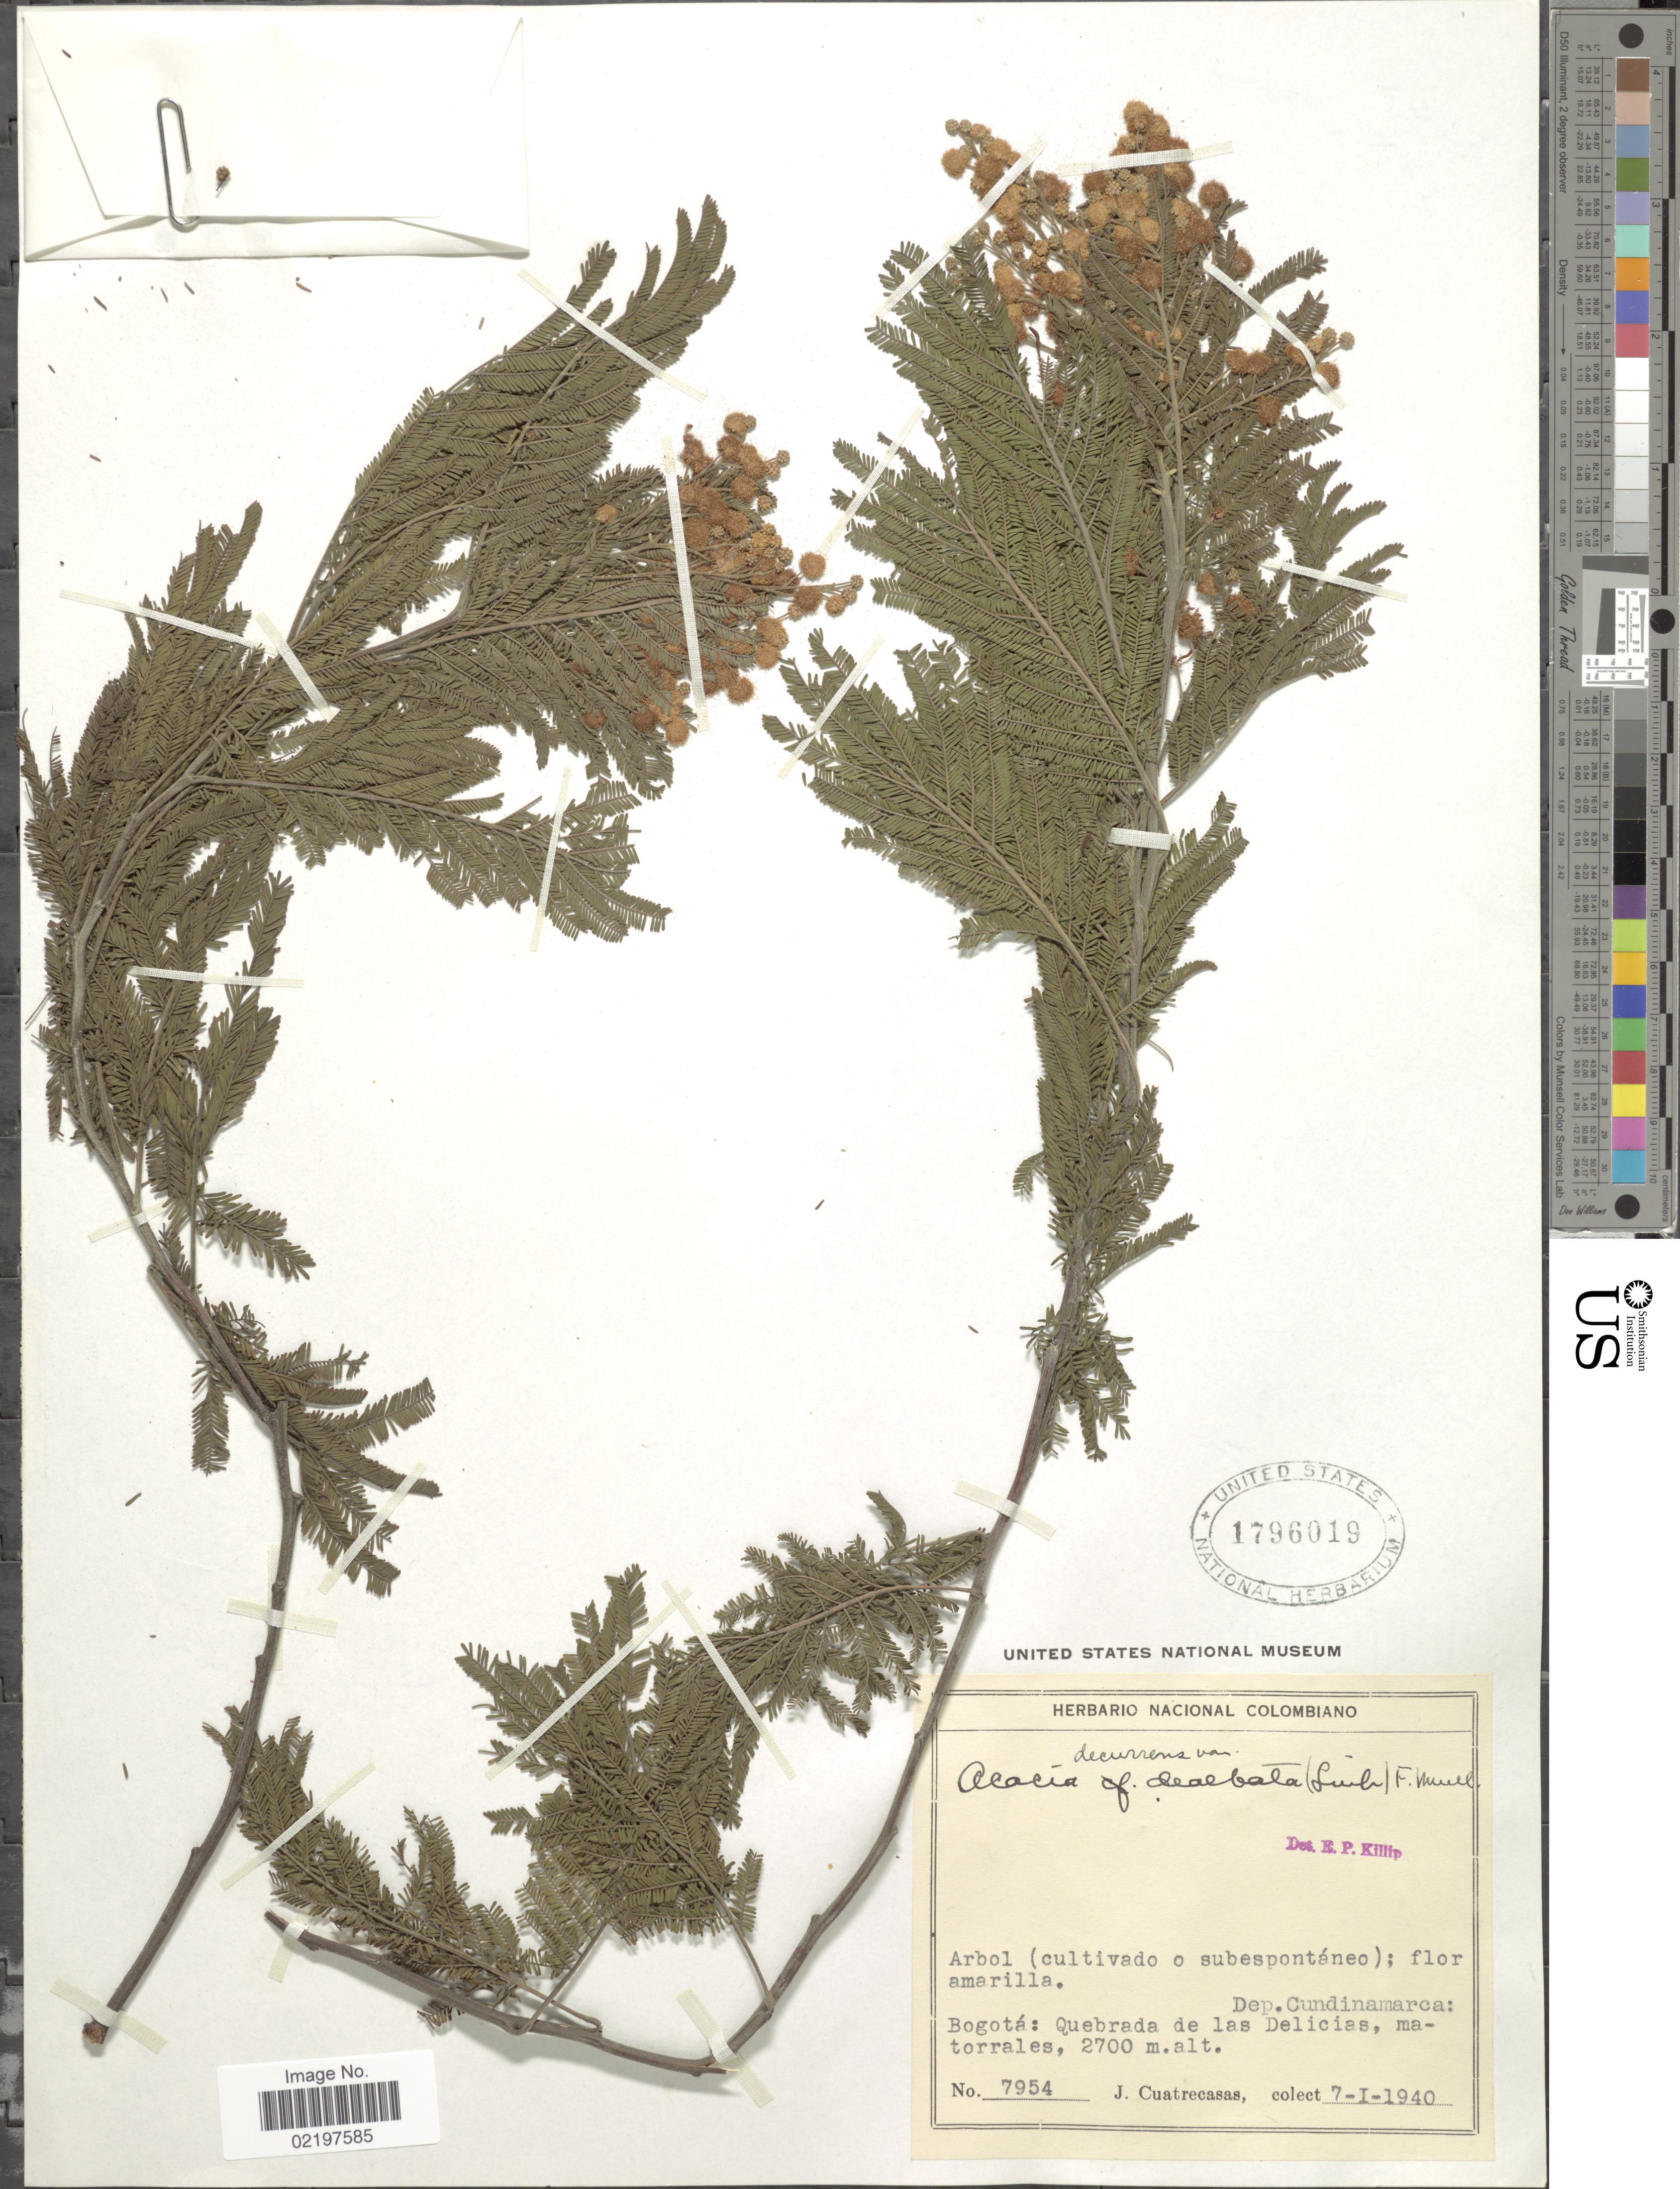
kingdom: Plantae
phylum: Tracheophyta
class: Magnoliopsida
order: Fabales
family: Fabaceae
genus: Acacia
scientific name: Acacia decurrens var. dealbata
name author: (Link) Maiden ex F. Muell.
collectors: J. Cuatrecasas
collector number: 7954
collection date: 1940-01-07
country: Colombia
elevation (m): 2700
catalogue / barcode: US 1796019